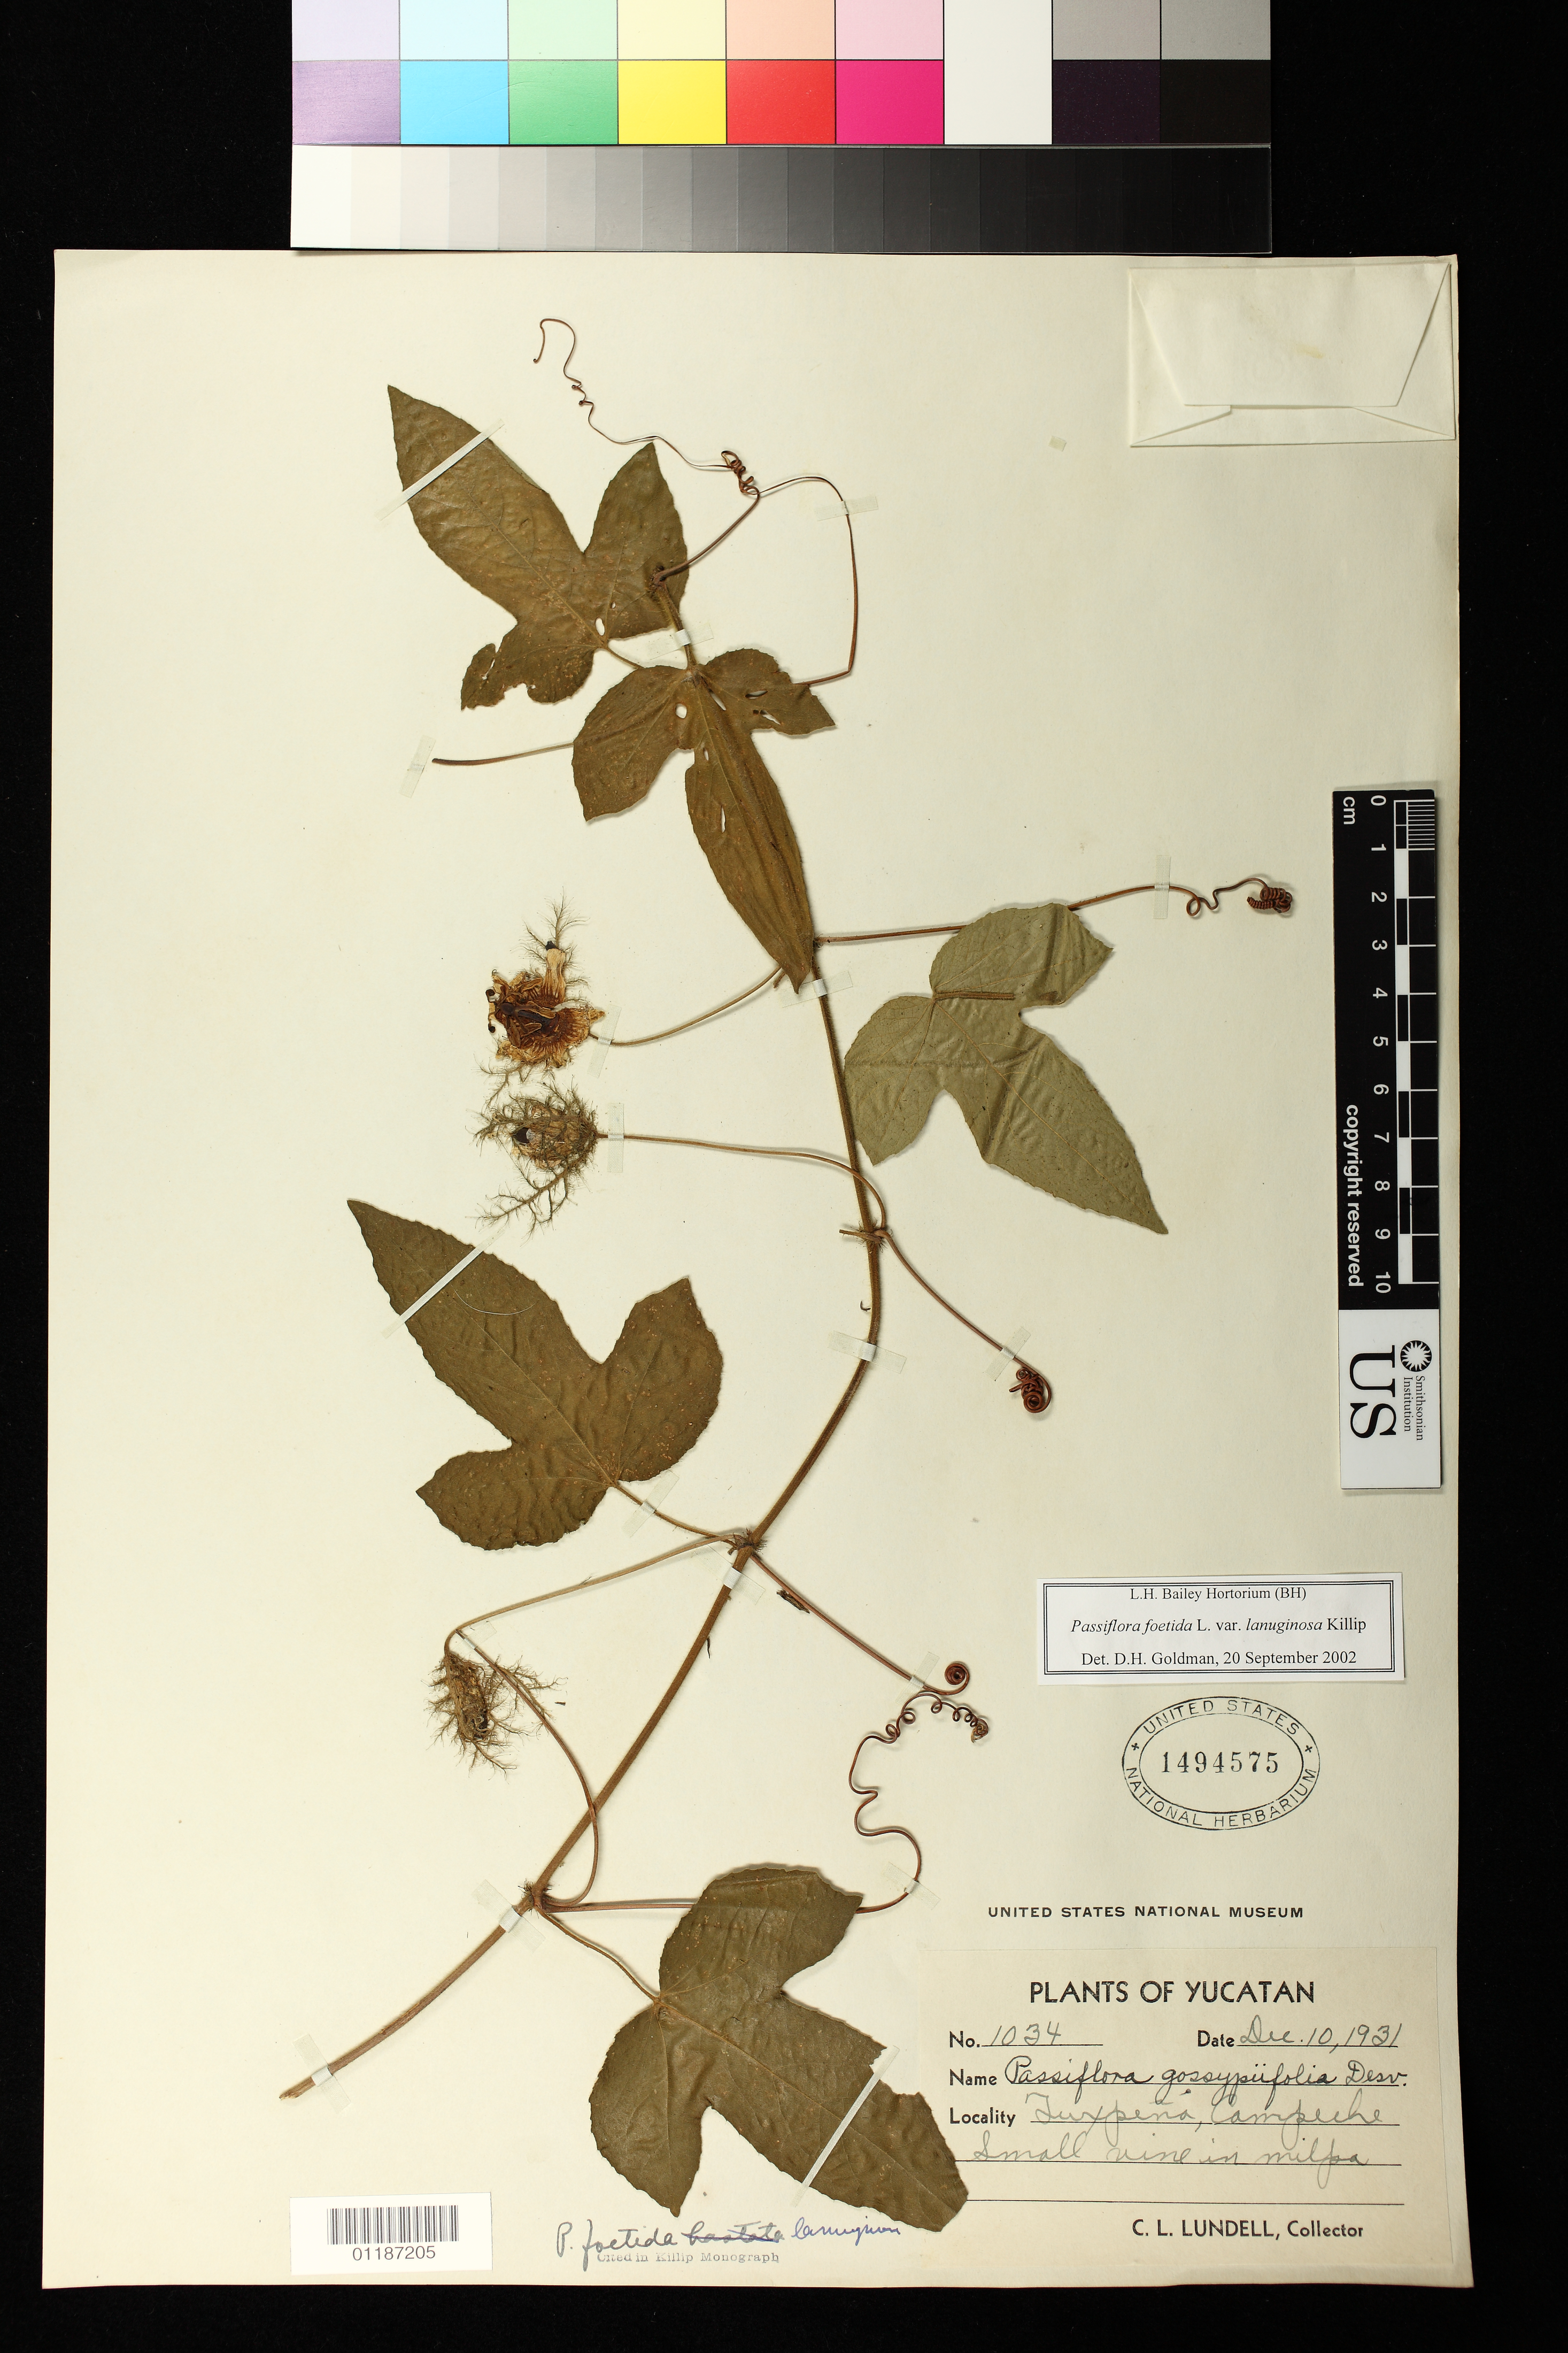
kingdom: Plantae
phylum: Tracheophyta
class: Magnoliopsida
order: Malpighiales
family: Passifloraceae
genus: Passiflora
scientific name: Passiflora foetida var. lanuginosa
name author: Killip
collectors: C. L. Lundell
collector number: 1034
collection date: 1931-12-10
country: Mexico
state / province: Campeche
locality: Tuxpena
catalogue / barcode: US 1494575